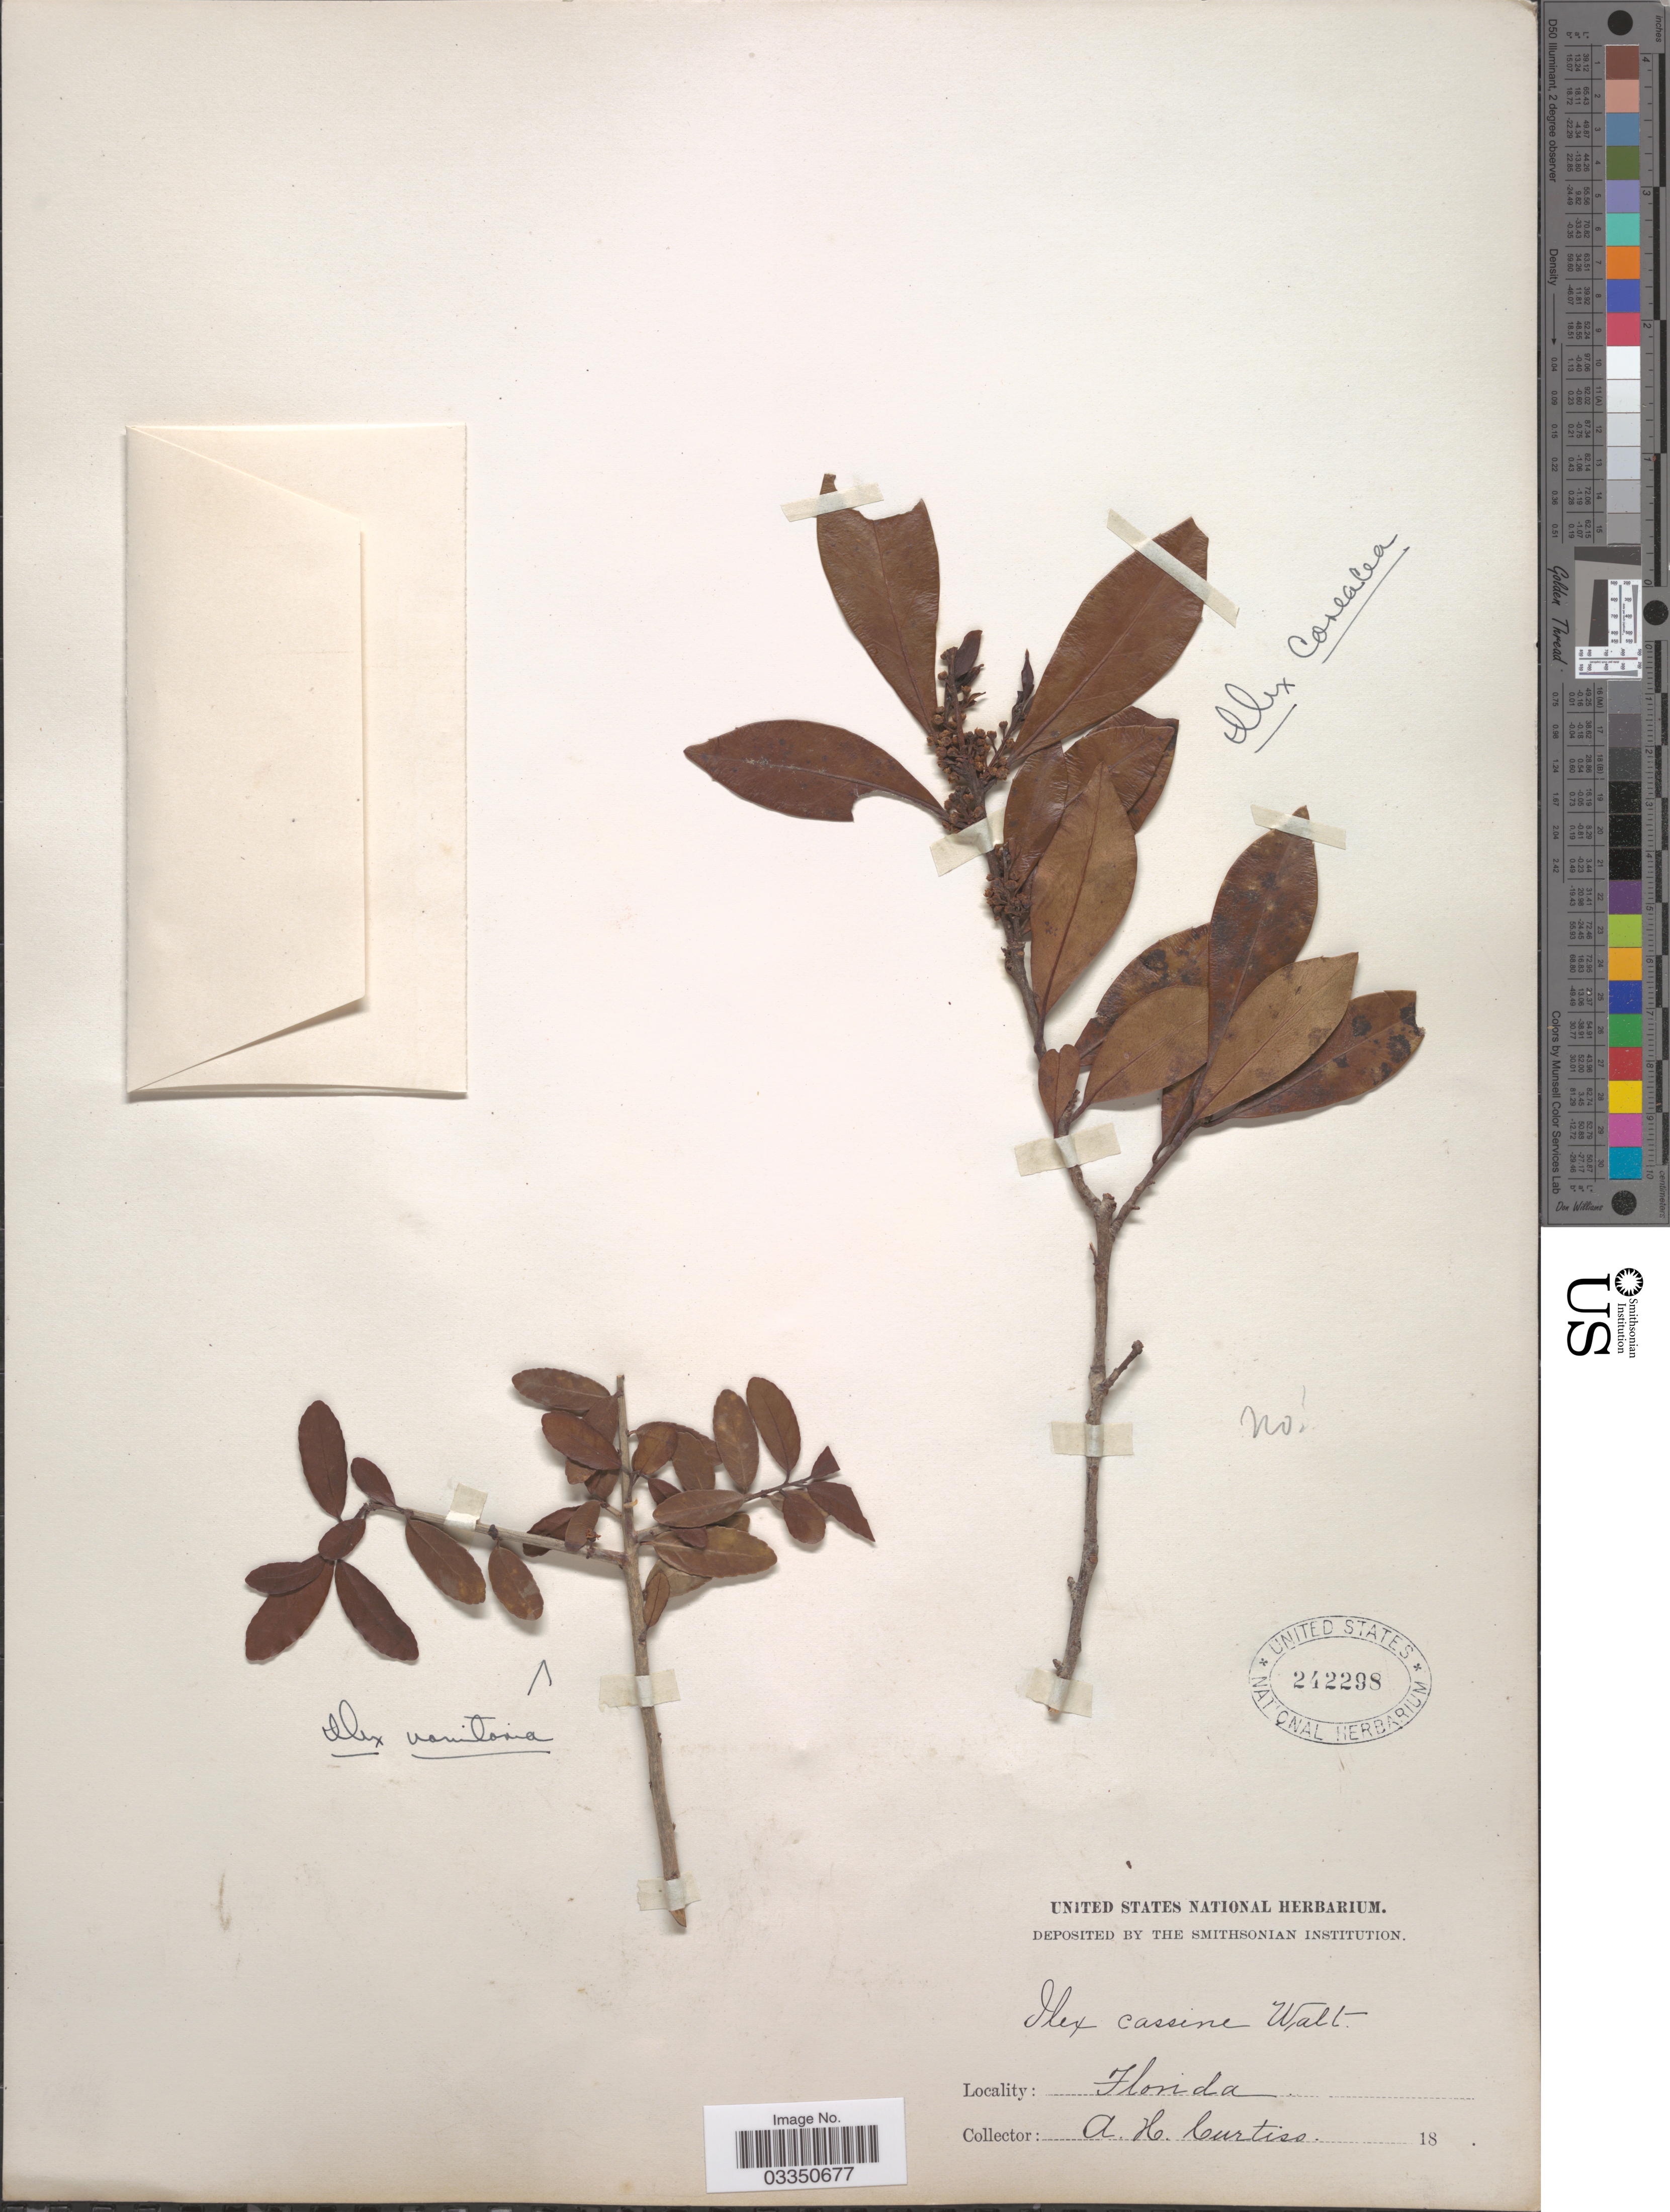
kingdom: Plantae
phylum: Tracheophyta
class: Magnoliopsida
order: Aquifoliales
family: Aquifoliaceae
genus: Ilex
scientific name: Ilex vomitoria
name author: Aiton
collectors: A. H. Curtiss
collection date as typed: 18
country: United States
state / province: Florida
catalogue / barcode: US 242298